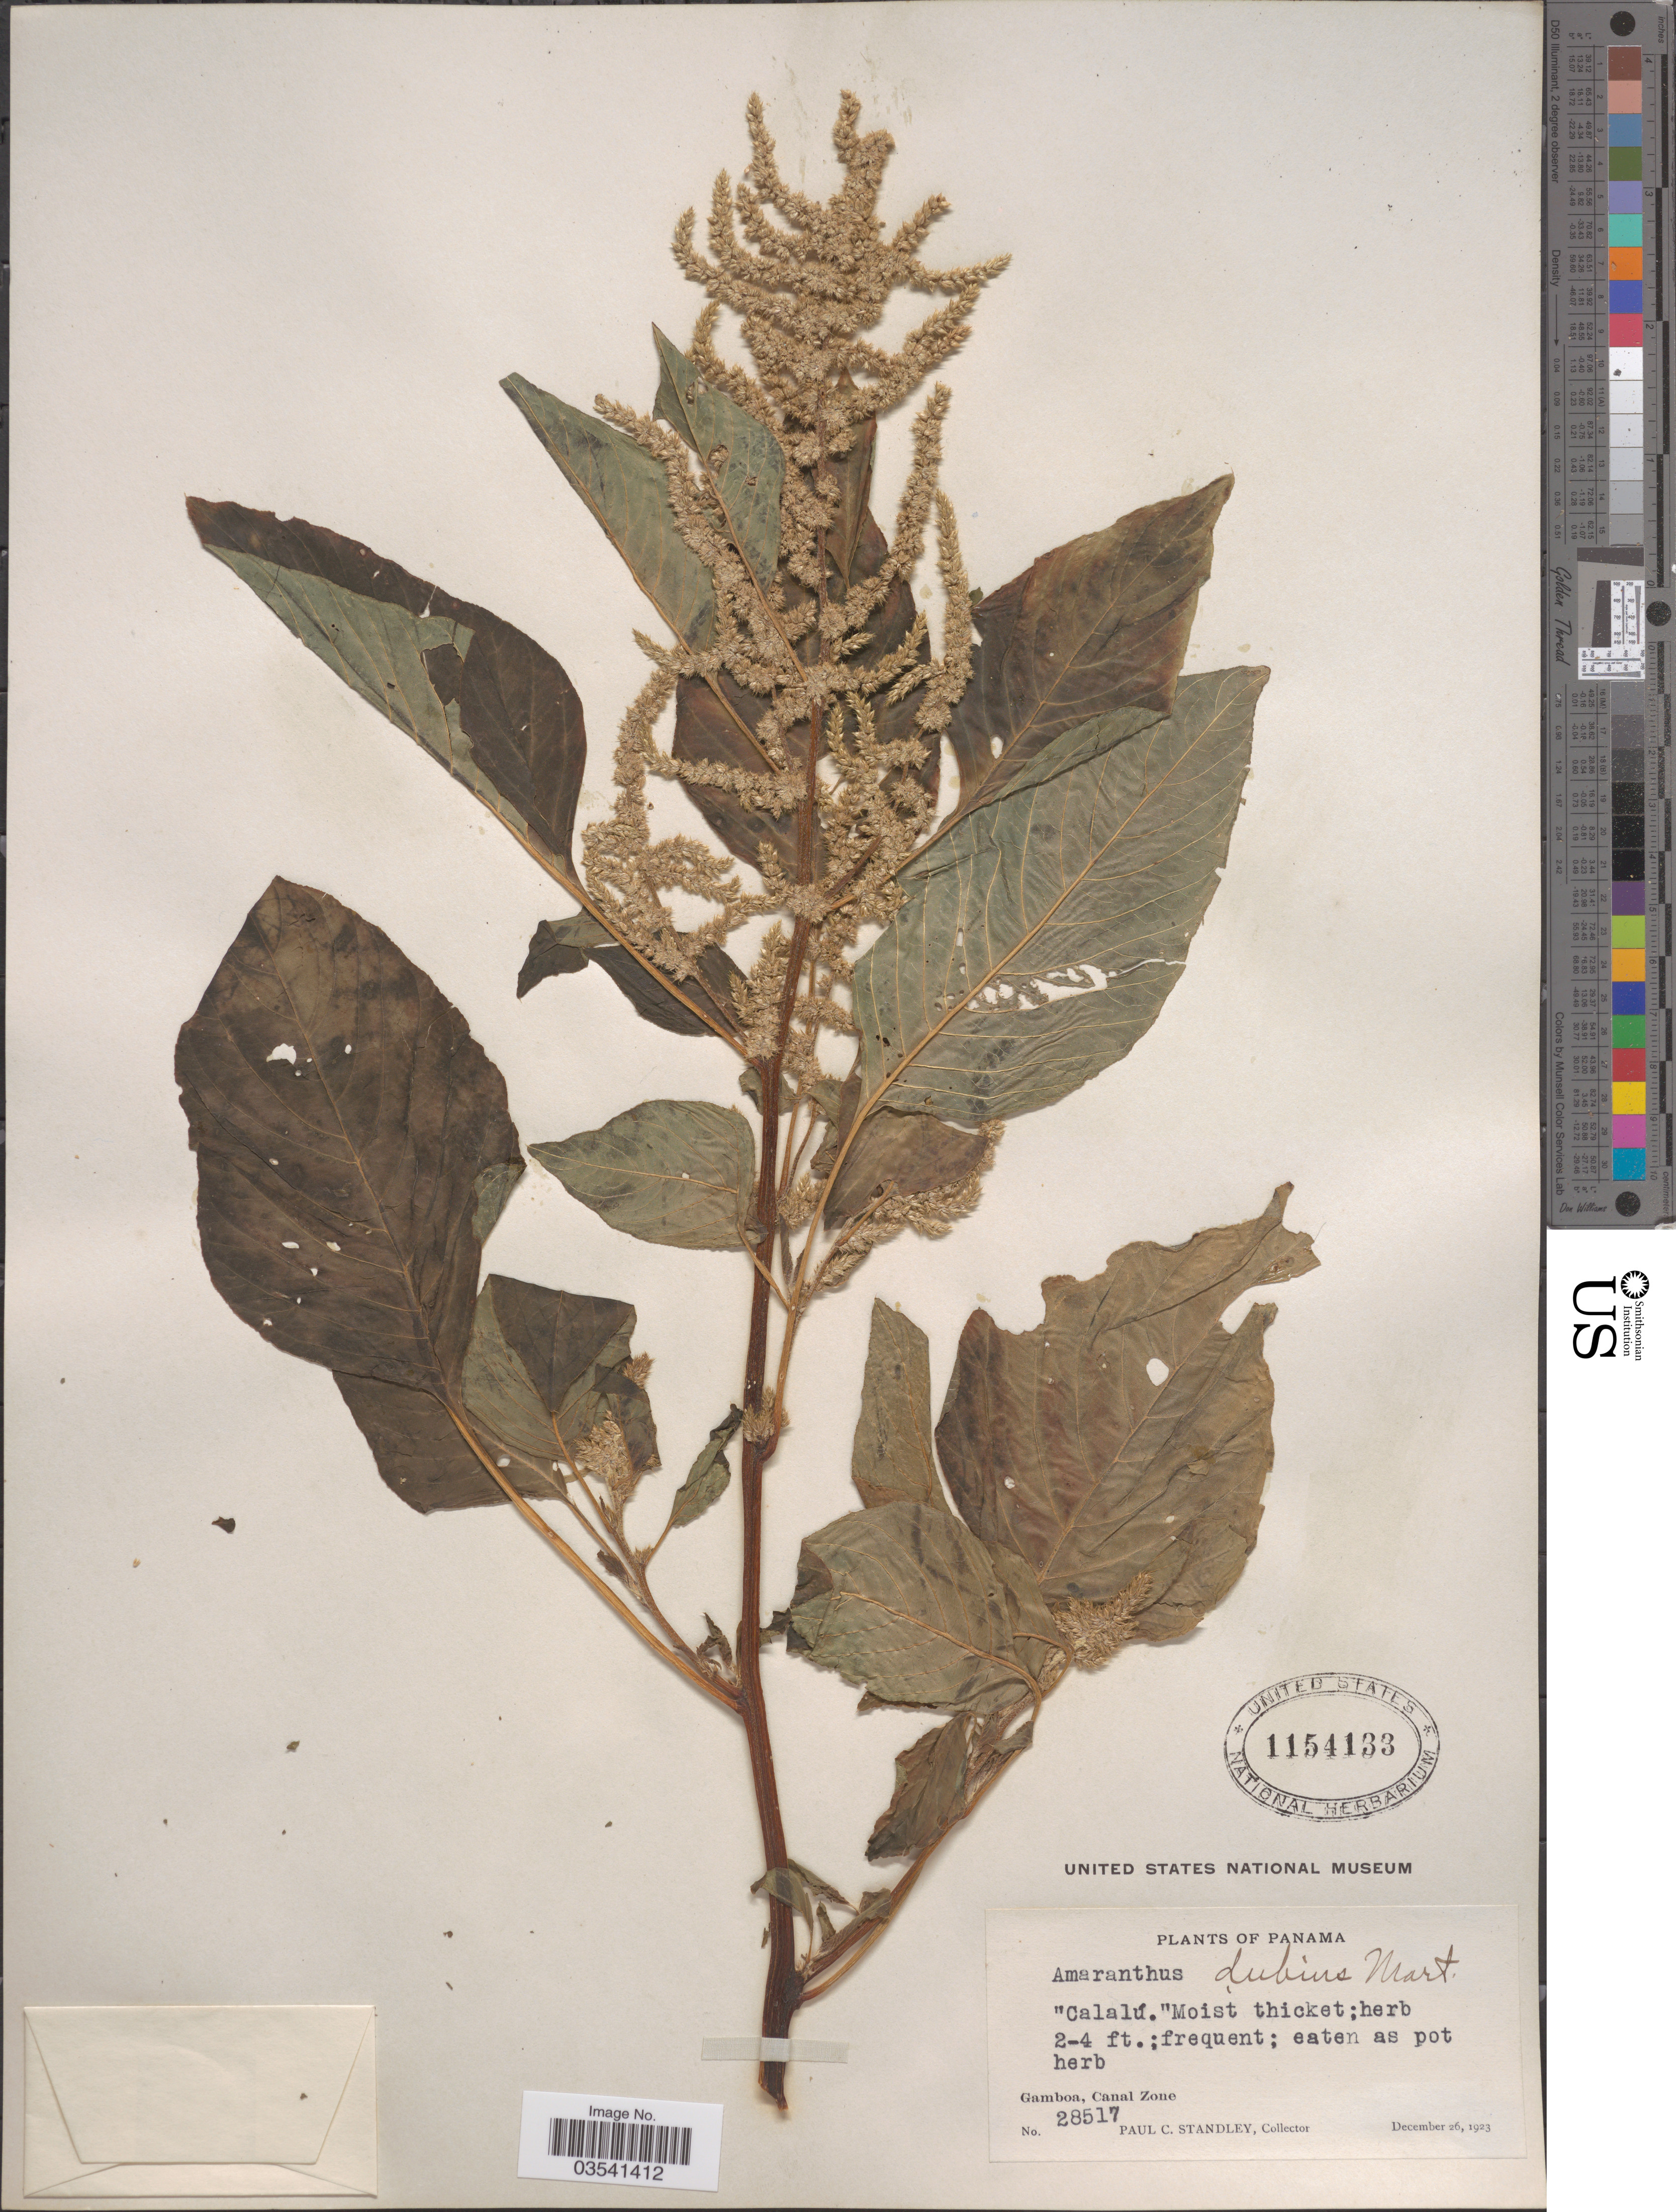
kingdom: Plantae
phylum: Tracheophyta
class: Magnoliopsida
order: Caryophyllales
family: Amaranthaceae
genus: Amaranthus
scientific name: Amaranthus dubius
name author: Mart. ex Thell.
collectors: P. C. Standley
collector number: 28517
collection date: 1923-12-26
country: Panama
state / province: Colón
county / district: Canal Zone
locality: Gamboa, Canal Zone.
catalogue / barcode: US 1154133